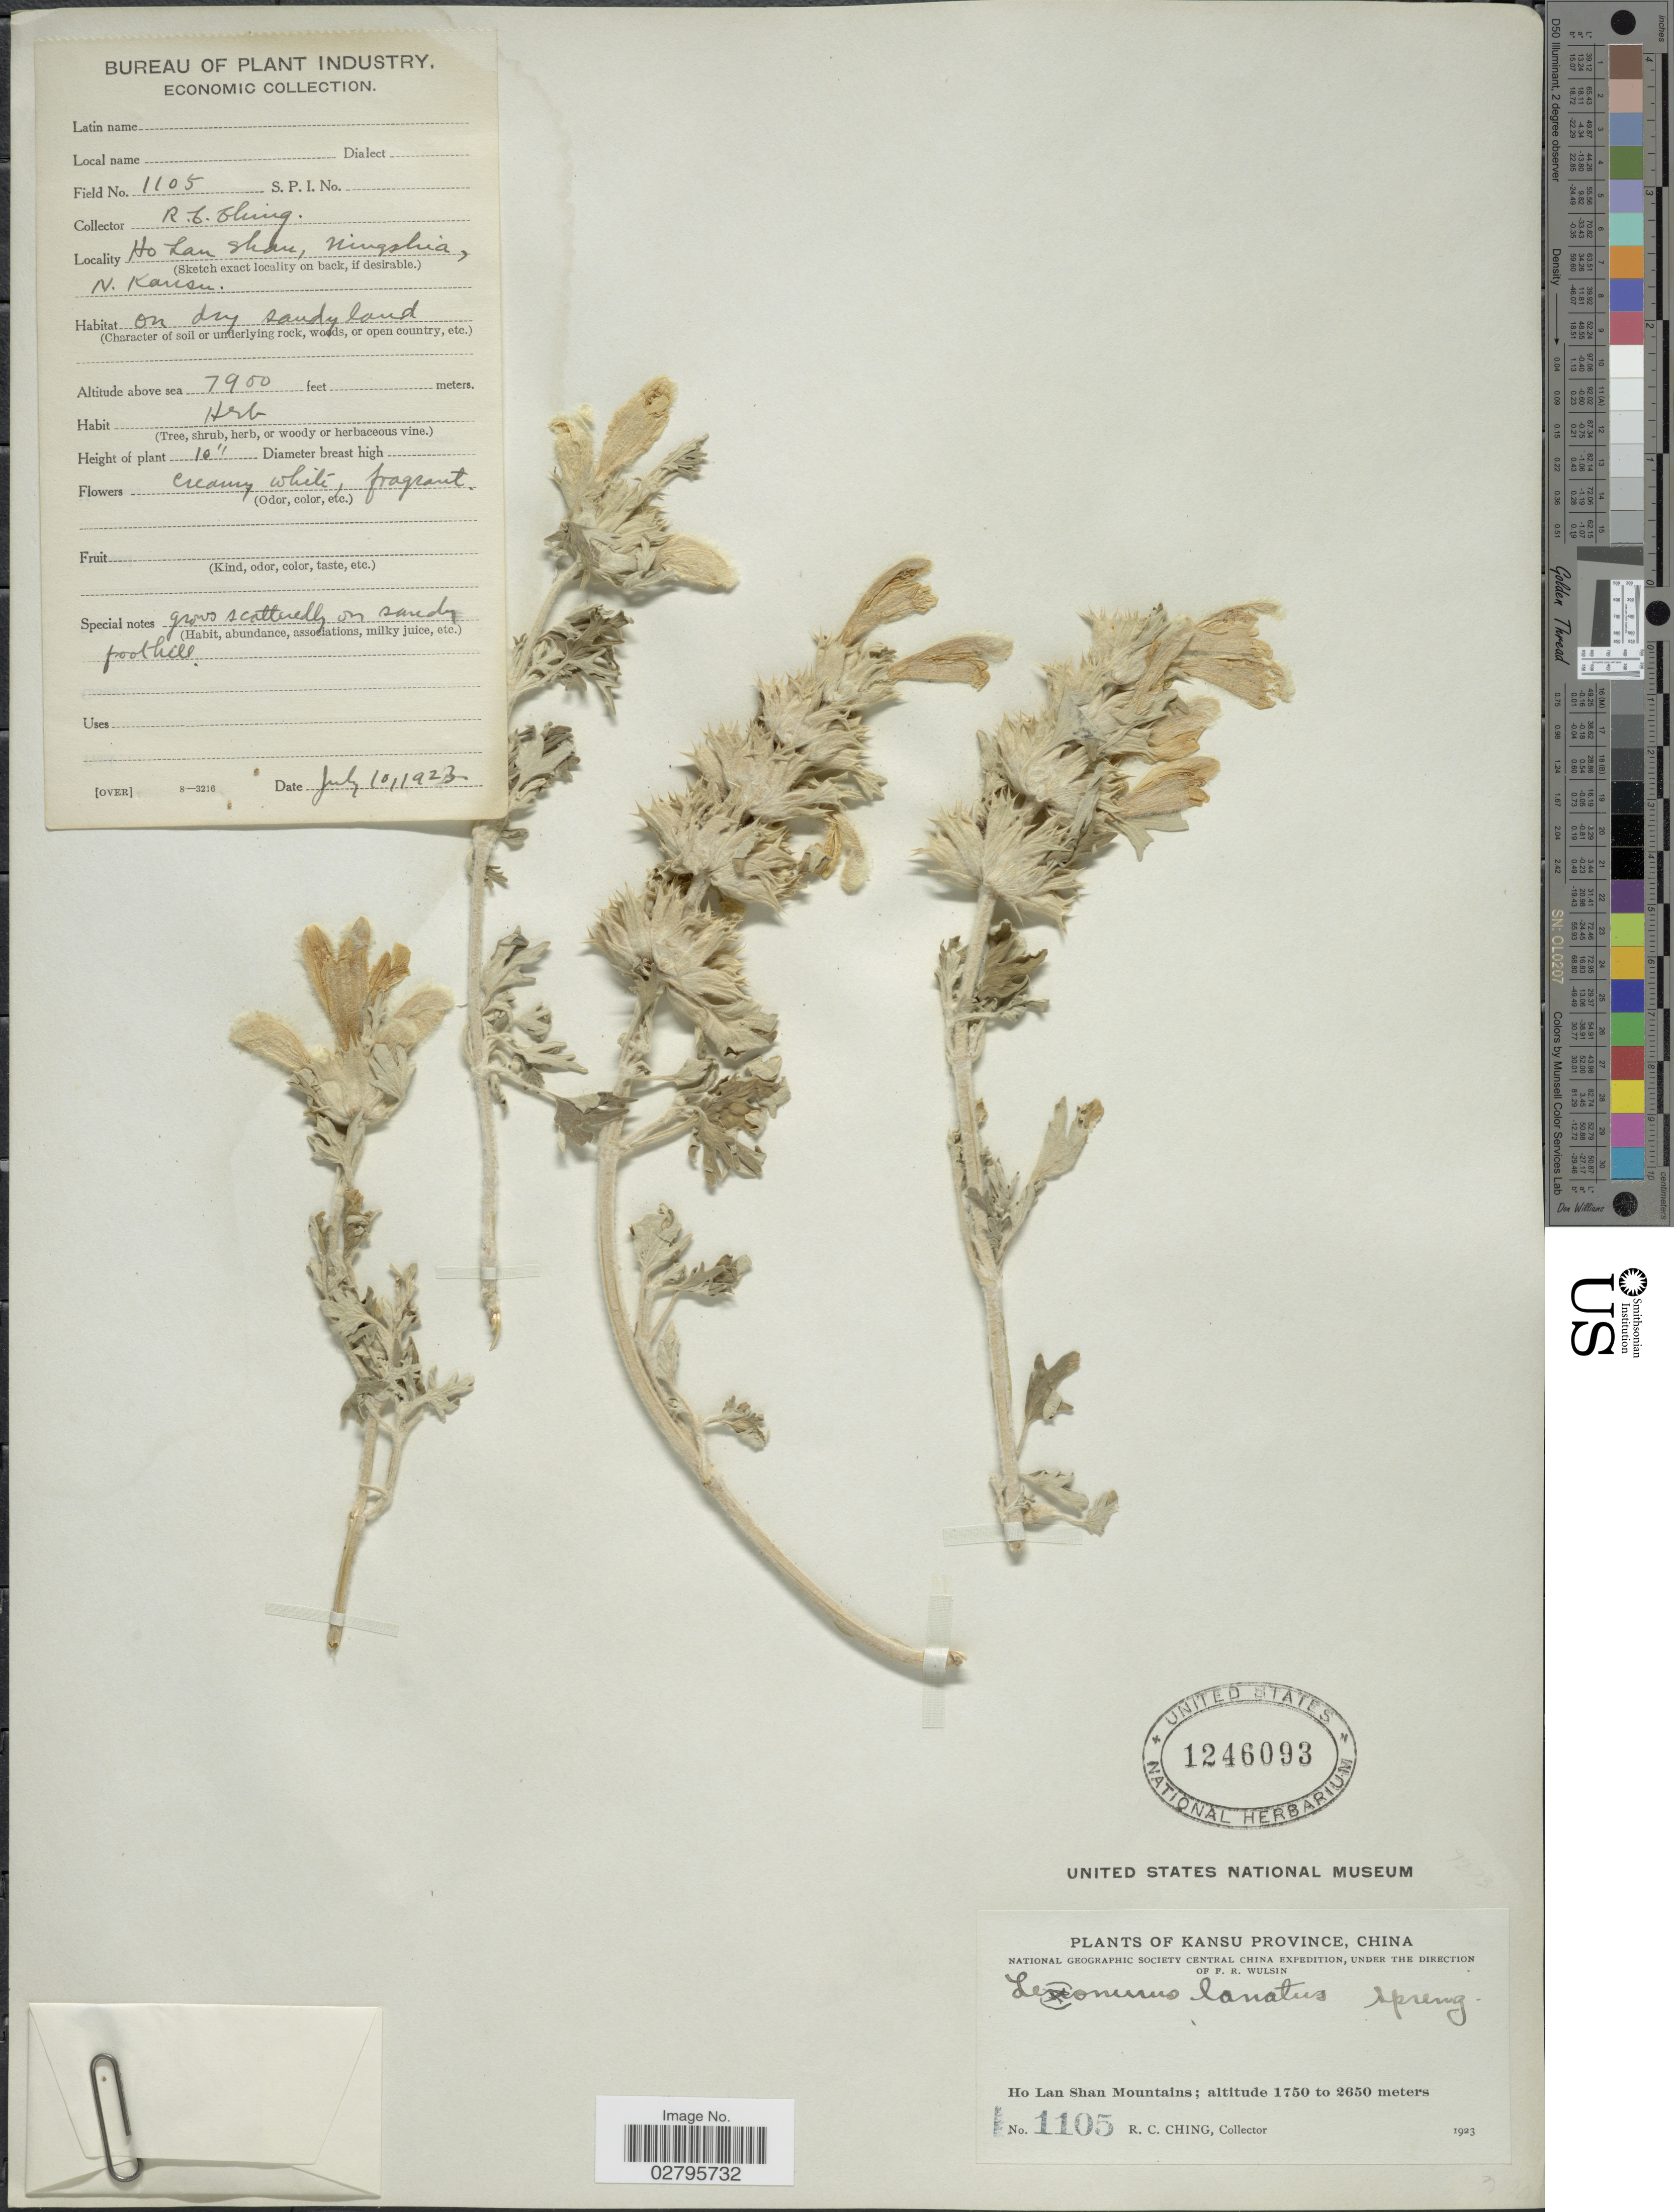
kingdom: Plantae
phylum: Tracheophyta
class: Magnoliopsida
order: Lamiales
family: Lamiaceae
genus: Panzerina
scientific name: Panzerina lanata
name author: (L.) Soják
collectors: R. C. Ching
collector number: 1105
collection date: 1923-07-10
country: China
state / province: Gansu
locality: Kansu Province, Ho Lan Shan Mountains, Ningshia, N. Kansu.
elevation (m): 2408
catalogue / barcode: US 1246093